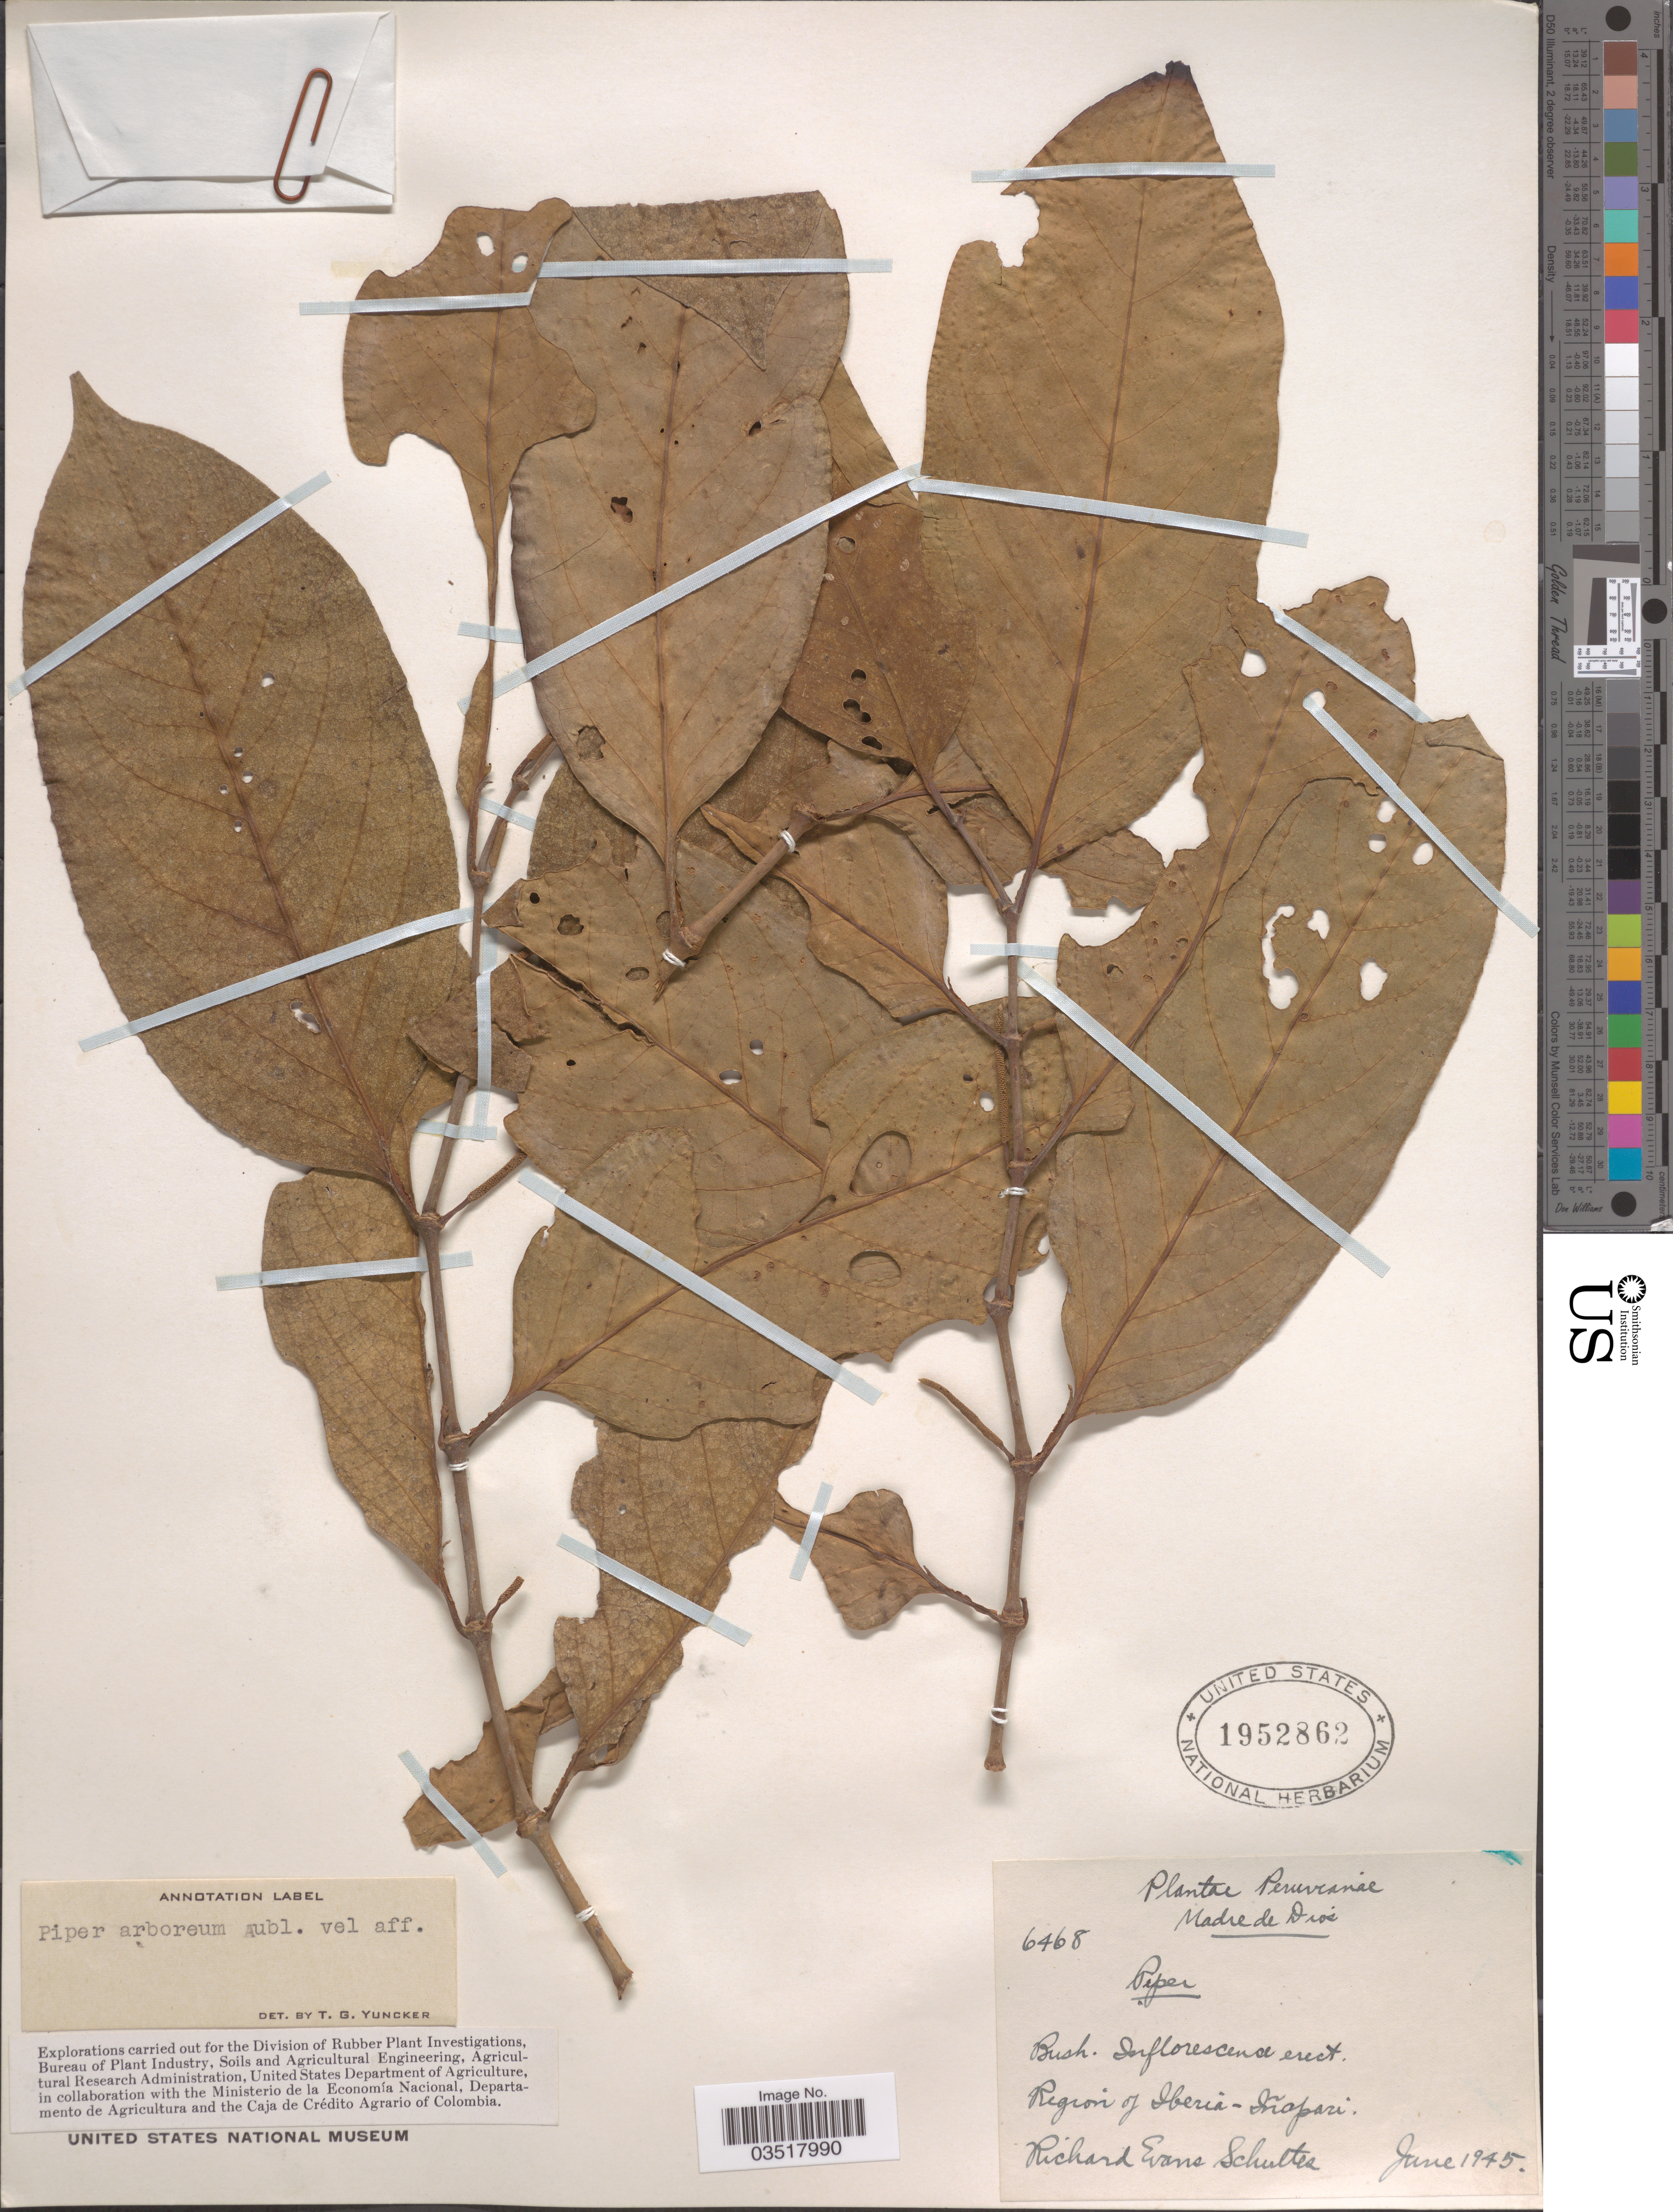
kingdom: Plantae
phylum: Tracheophyta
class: Magnoliopsida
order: Piperales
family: Piperaceae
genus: Piper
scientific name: Piper arboreum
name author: Aubl.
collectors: R. E. Schultes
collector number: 6468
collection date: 1945-06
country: Peru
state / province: Madre de Dios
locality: Region of Iberia-Iñapari.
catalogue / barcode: US 1952862